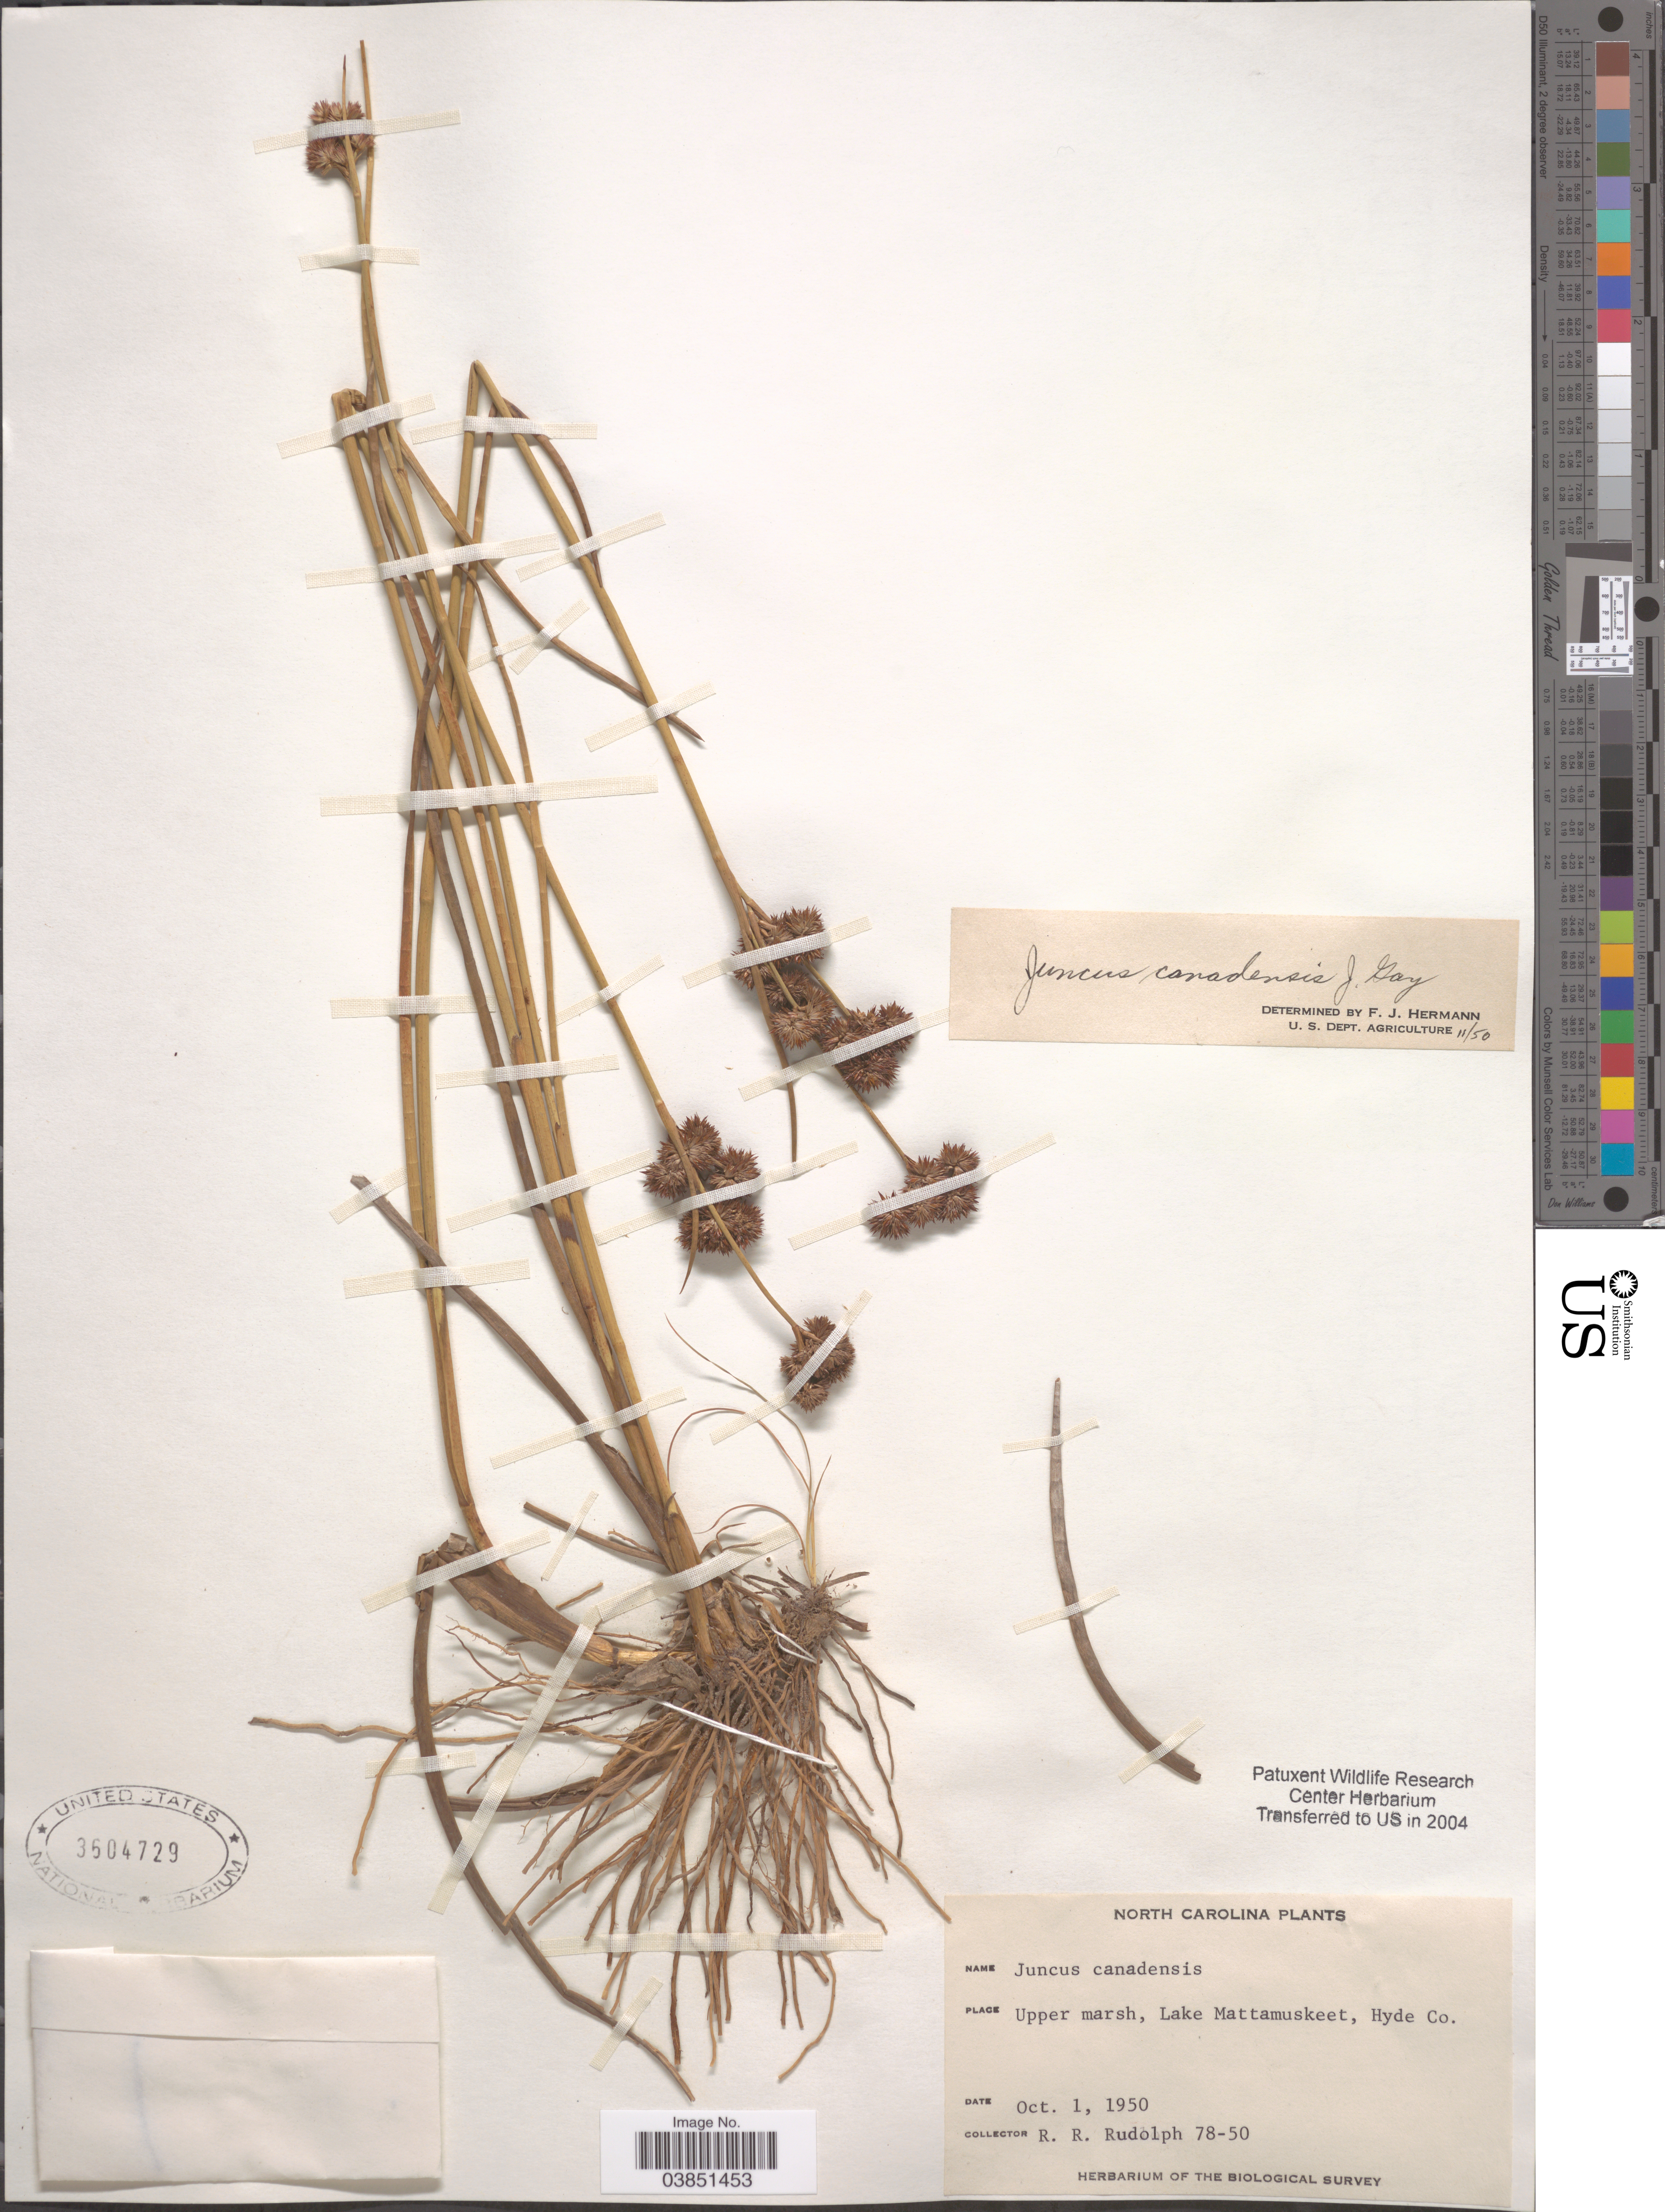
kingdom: Plantae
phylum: Tracheophyta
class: Liliopsida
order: Poales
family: Juncaceae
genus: Juncus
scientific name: Juncus canadensis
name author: J. Gay ex Laharpe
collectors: R. Rudolph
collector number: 78-50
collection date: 1950-10-01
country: United States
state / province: North Carolina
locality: Upper marsh, Lake Mattamuskeet, Hyde Co.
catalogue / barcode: US 3604729